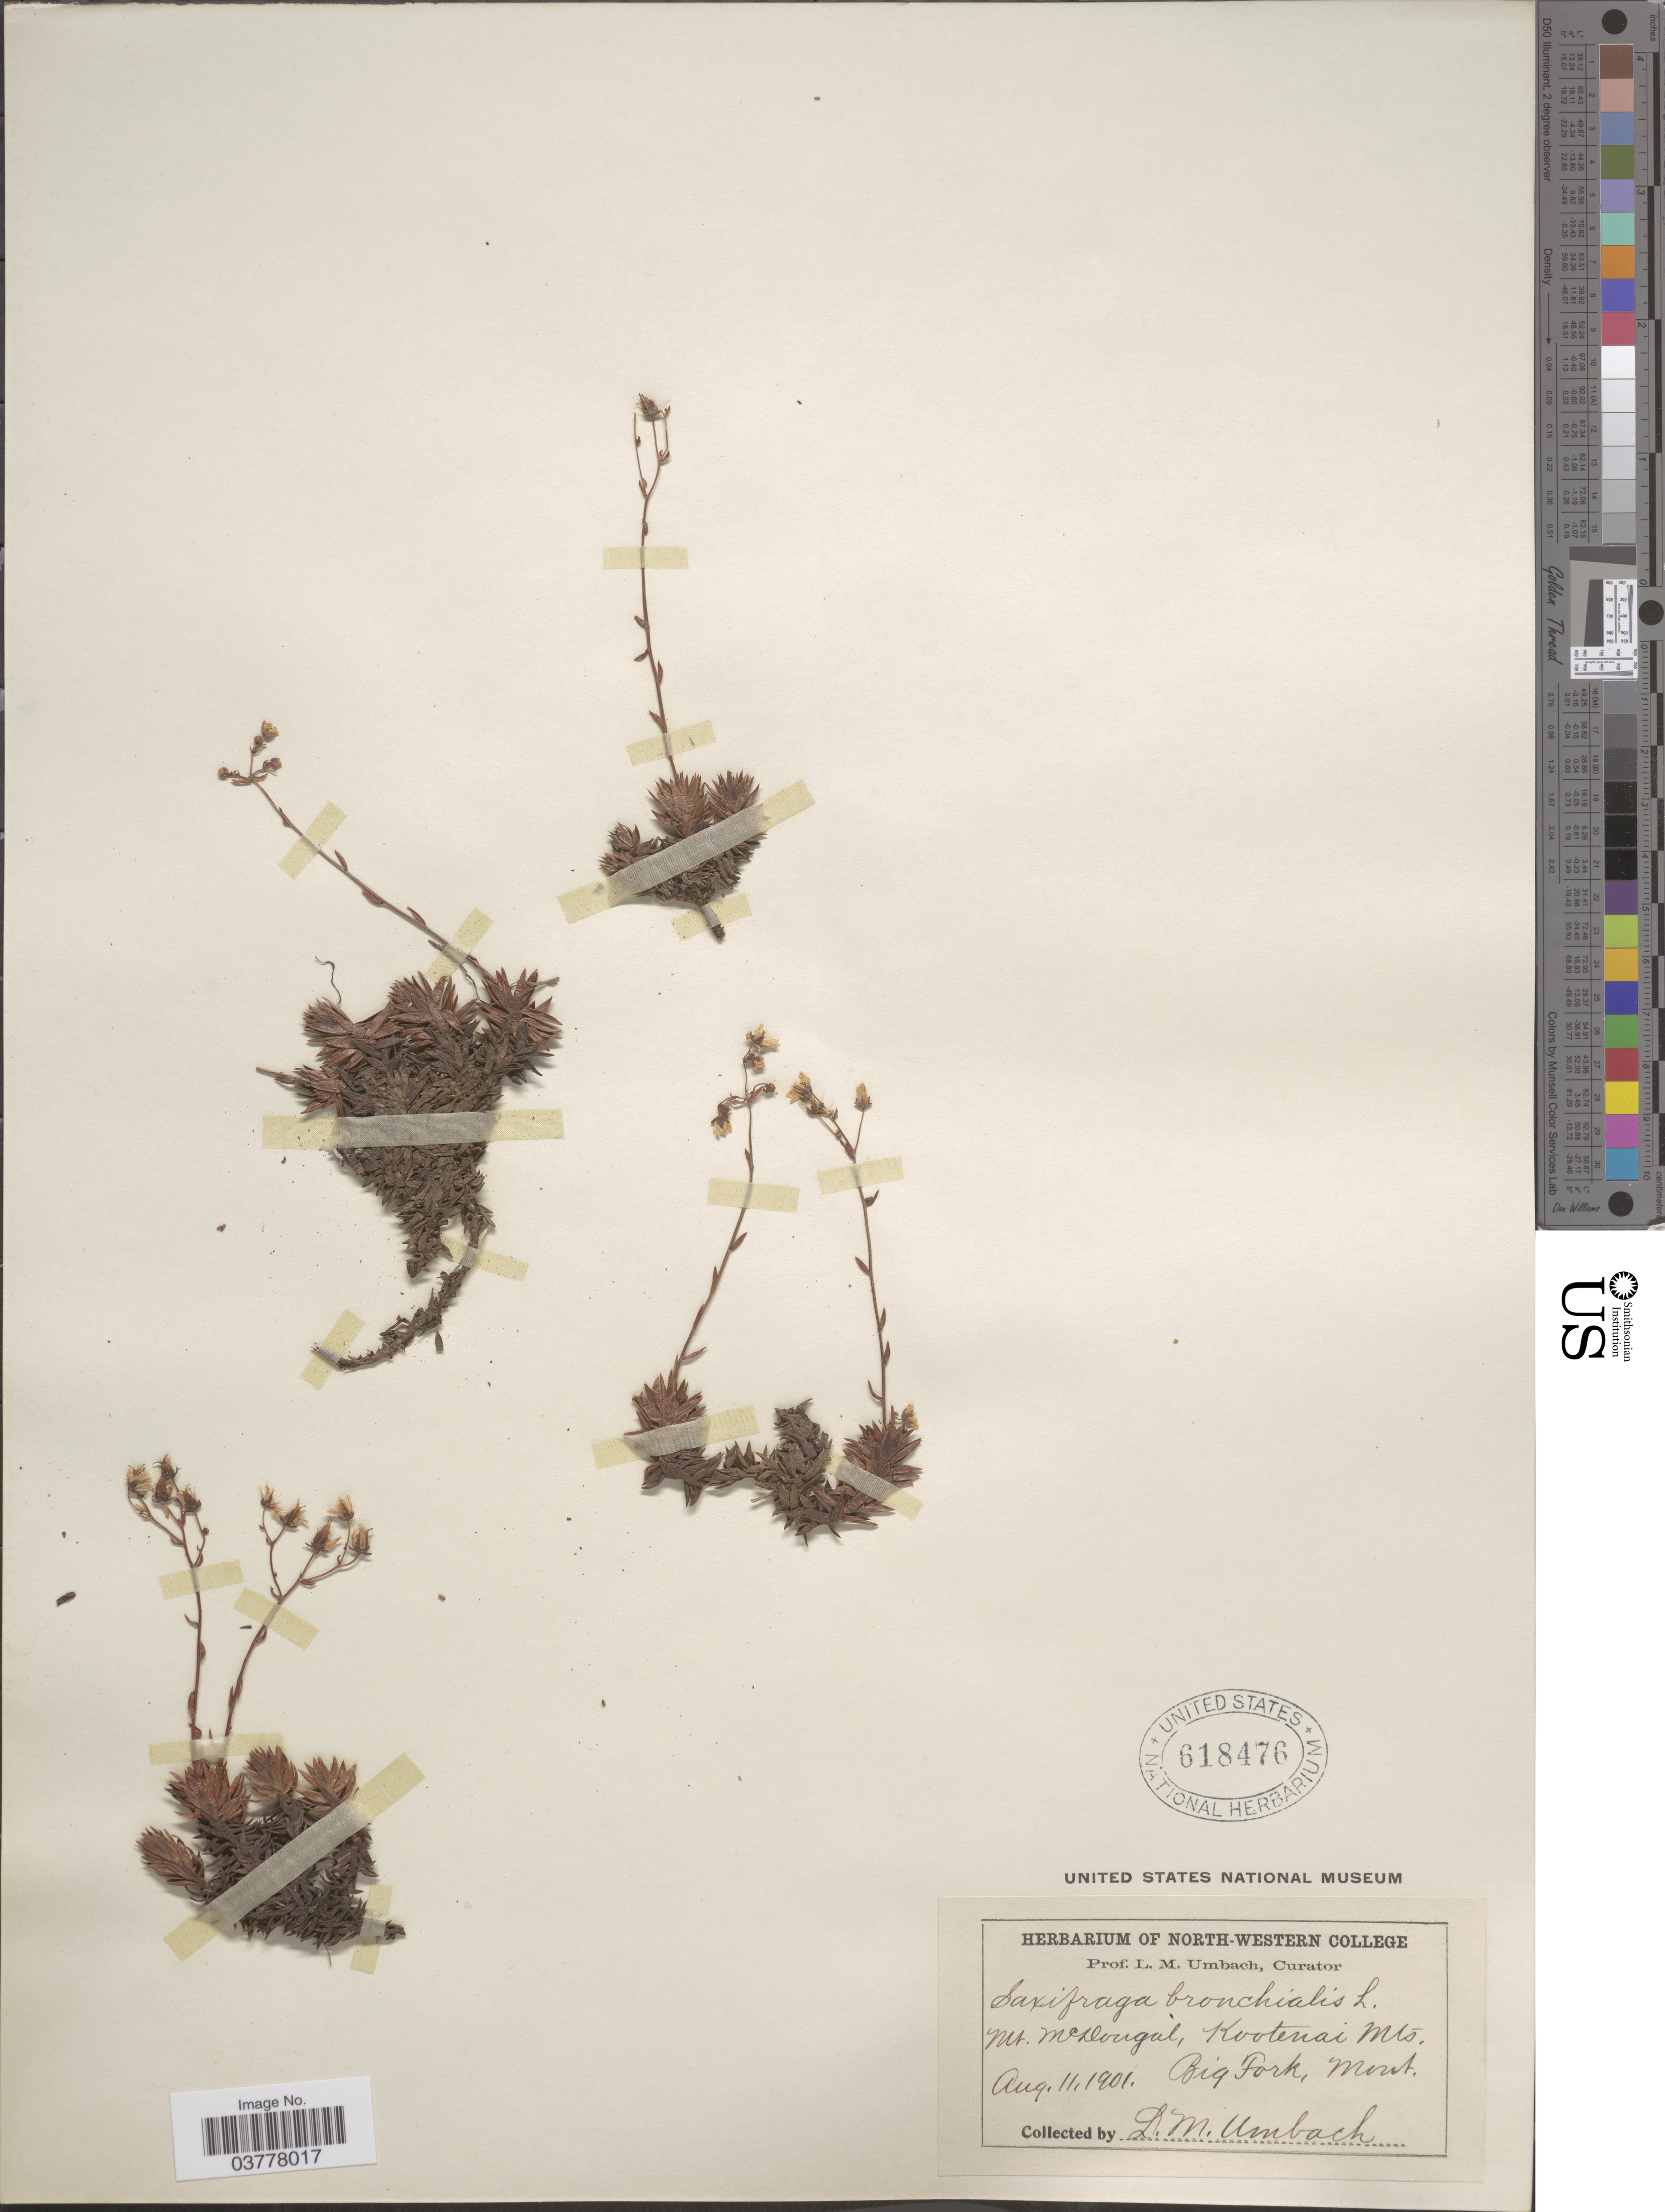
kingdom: Plantae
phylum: Tracheophyta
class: Magnoliopsida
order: Saxifragales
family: Saxifragaceae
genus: Saxifraga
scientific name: Saxifraga bronchialis subsp. austromontana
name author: (Wiegand) Piper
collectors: L. M. Umbach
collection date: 1901-08-11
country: United States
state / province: Montana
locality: Mt. McDougal, Kootenai Mts, Big Fork.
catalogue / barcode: US 618476